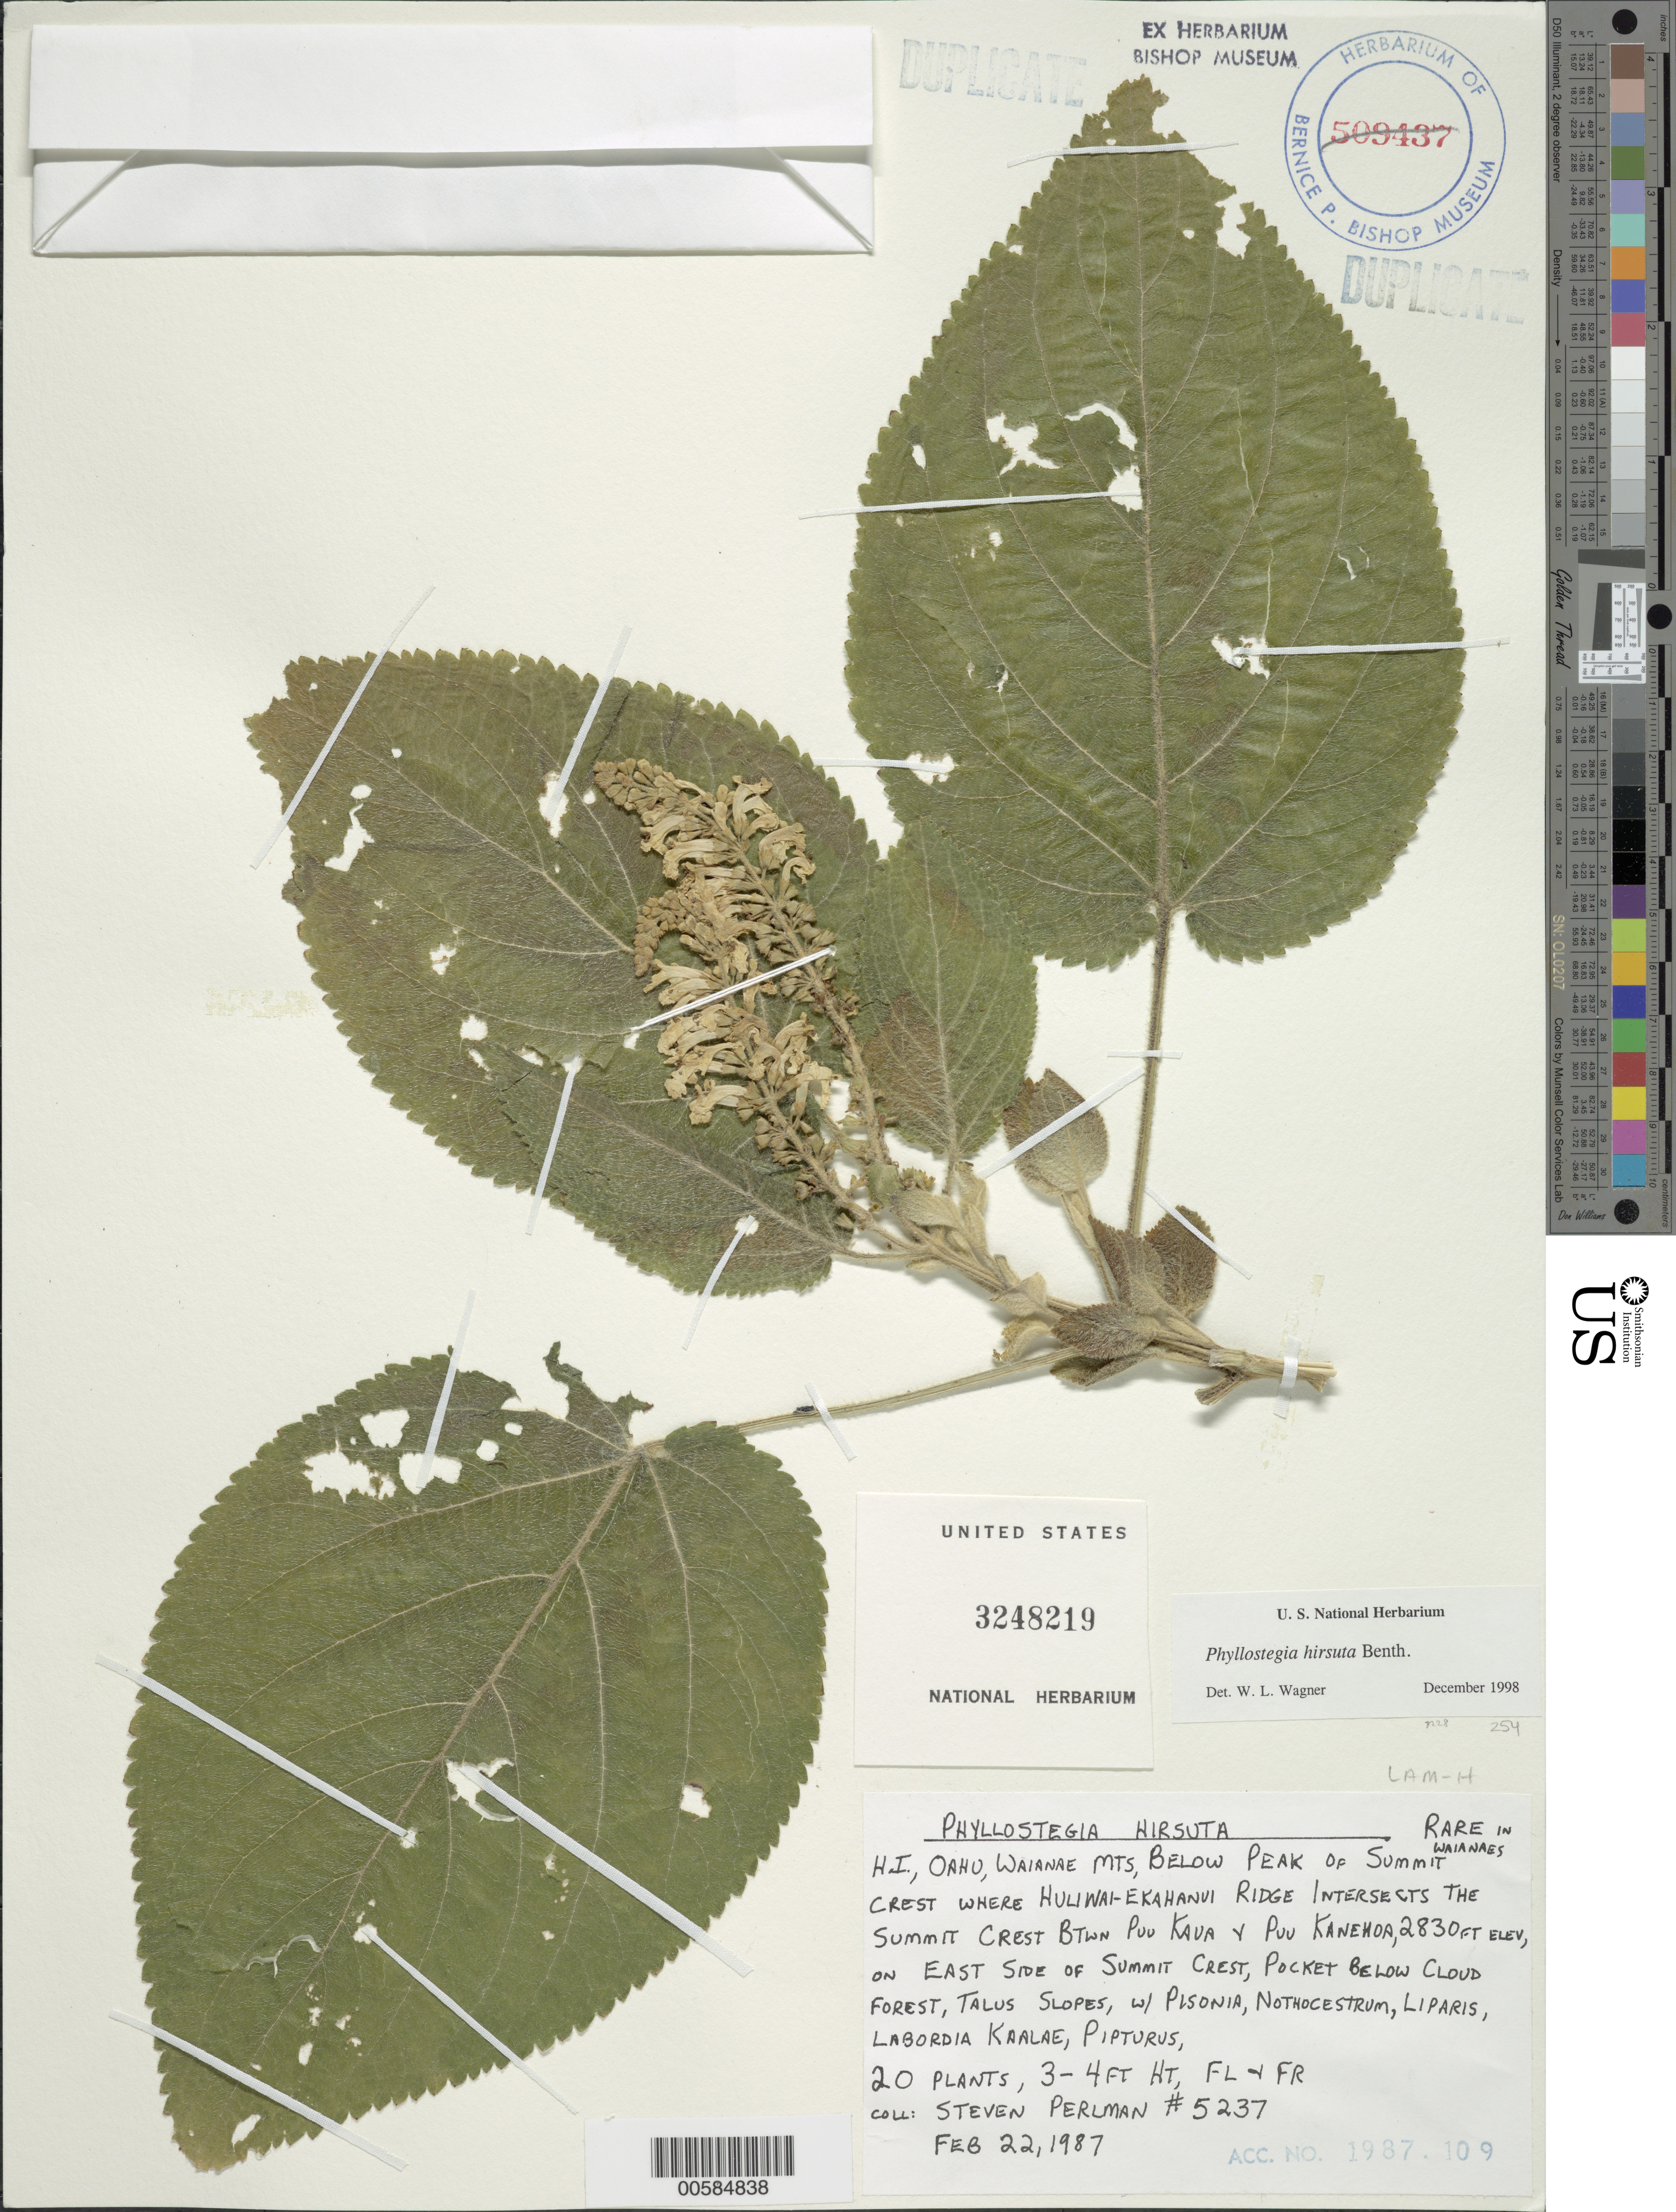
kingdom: Plantae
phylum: Tracheophyta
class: Magnoliopsida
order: Lamiales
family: Lamiaceae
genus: Phyllostegia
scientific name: Phyllostegia hirsuta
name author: Benth.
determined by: Wagner, W. L., (BOT), Smithsonian Institution - National Museum of Natural History (UNITED STATES)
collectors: S. P. Perlman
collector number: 5237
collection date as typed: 22 Feb 1987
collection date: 1987-02-22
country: United States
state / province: Hawaii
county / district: Honolulu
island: Oahu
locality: Waianae Mts, below peak of summit crest where Huliwai-Ekahanui Ridge intersects the summit crest btwn Puu Kaua & Puu Kanehoa...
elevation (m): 863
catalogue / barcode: US 3248219